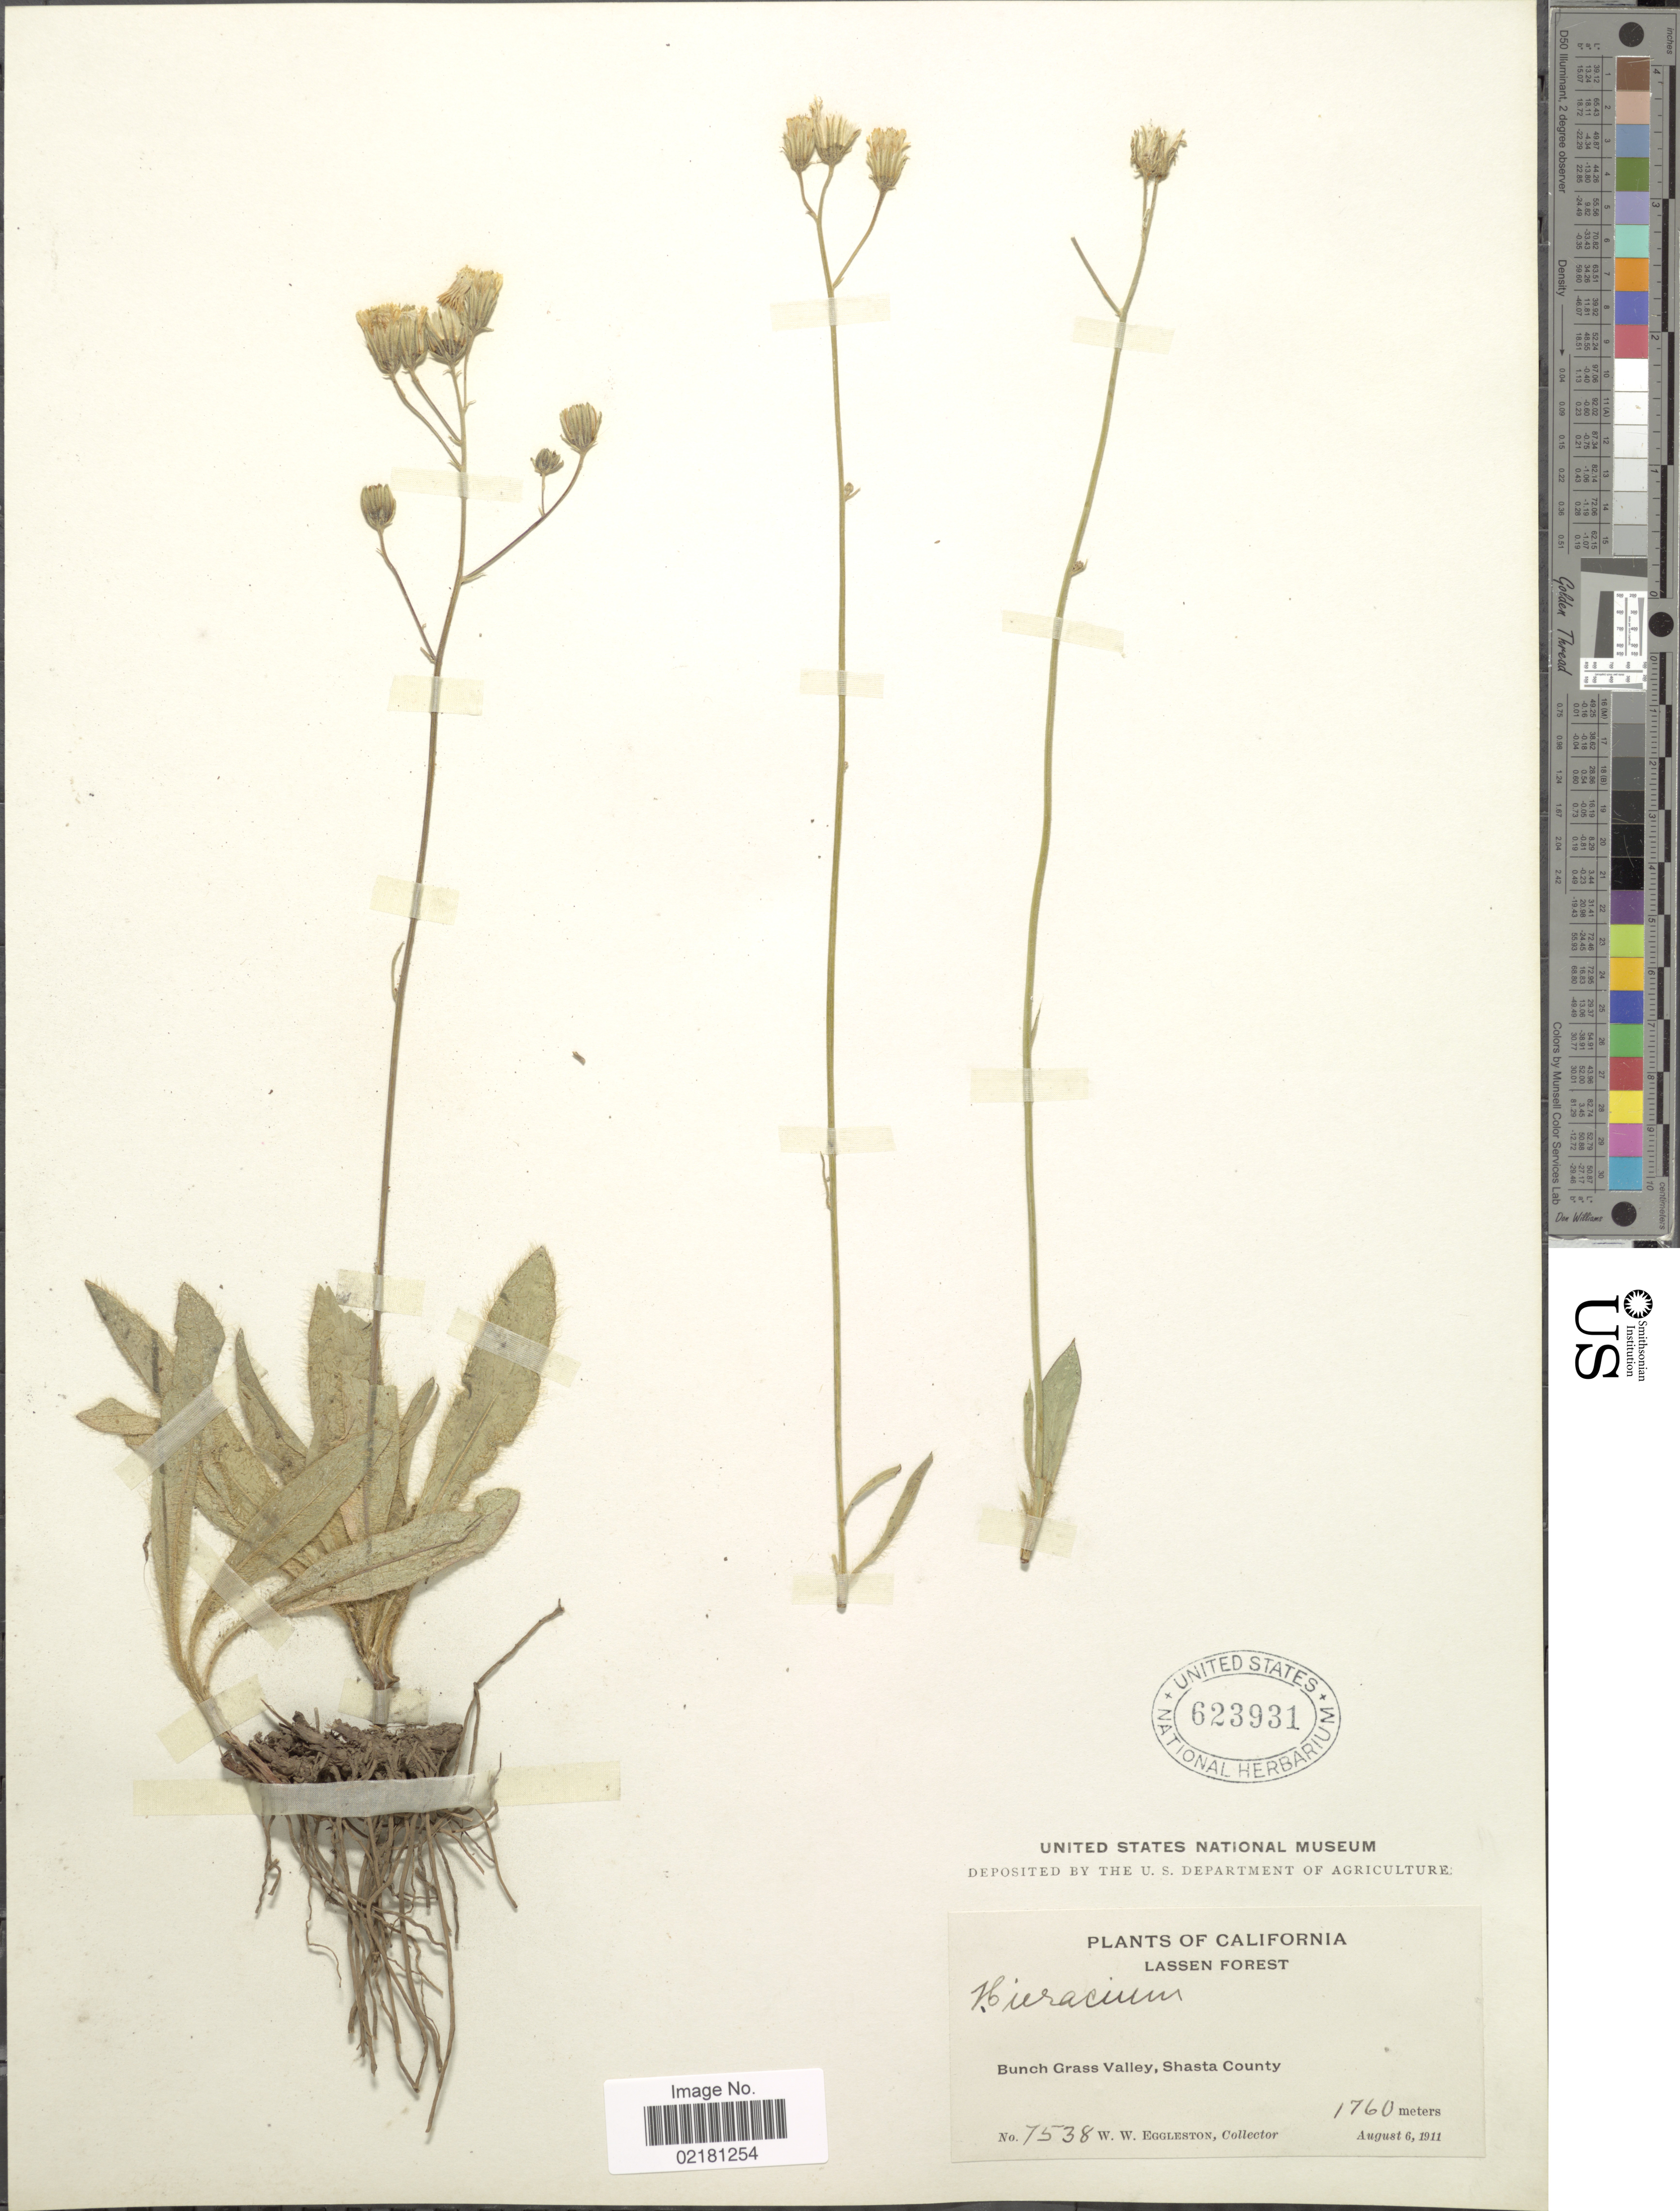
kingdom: Plantae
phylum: Tracheophyta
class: Magnoliopsida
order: Asterales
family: Asteraceae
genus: Hieracium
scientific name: Hieracium repandulare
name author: Druce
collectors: W. W. Eggleston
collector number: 7538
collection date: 1911-08-06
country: United States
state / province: California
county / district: Shasta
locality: Lassen Forest, Bunch Grass Valley, Shasta County.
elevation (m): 1760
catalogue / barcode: US 623931